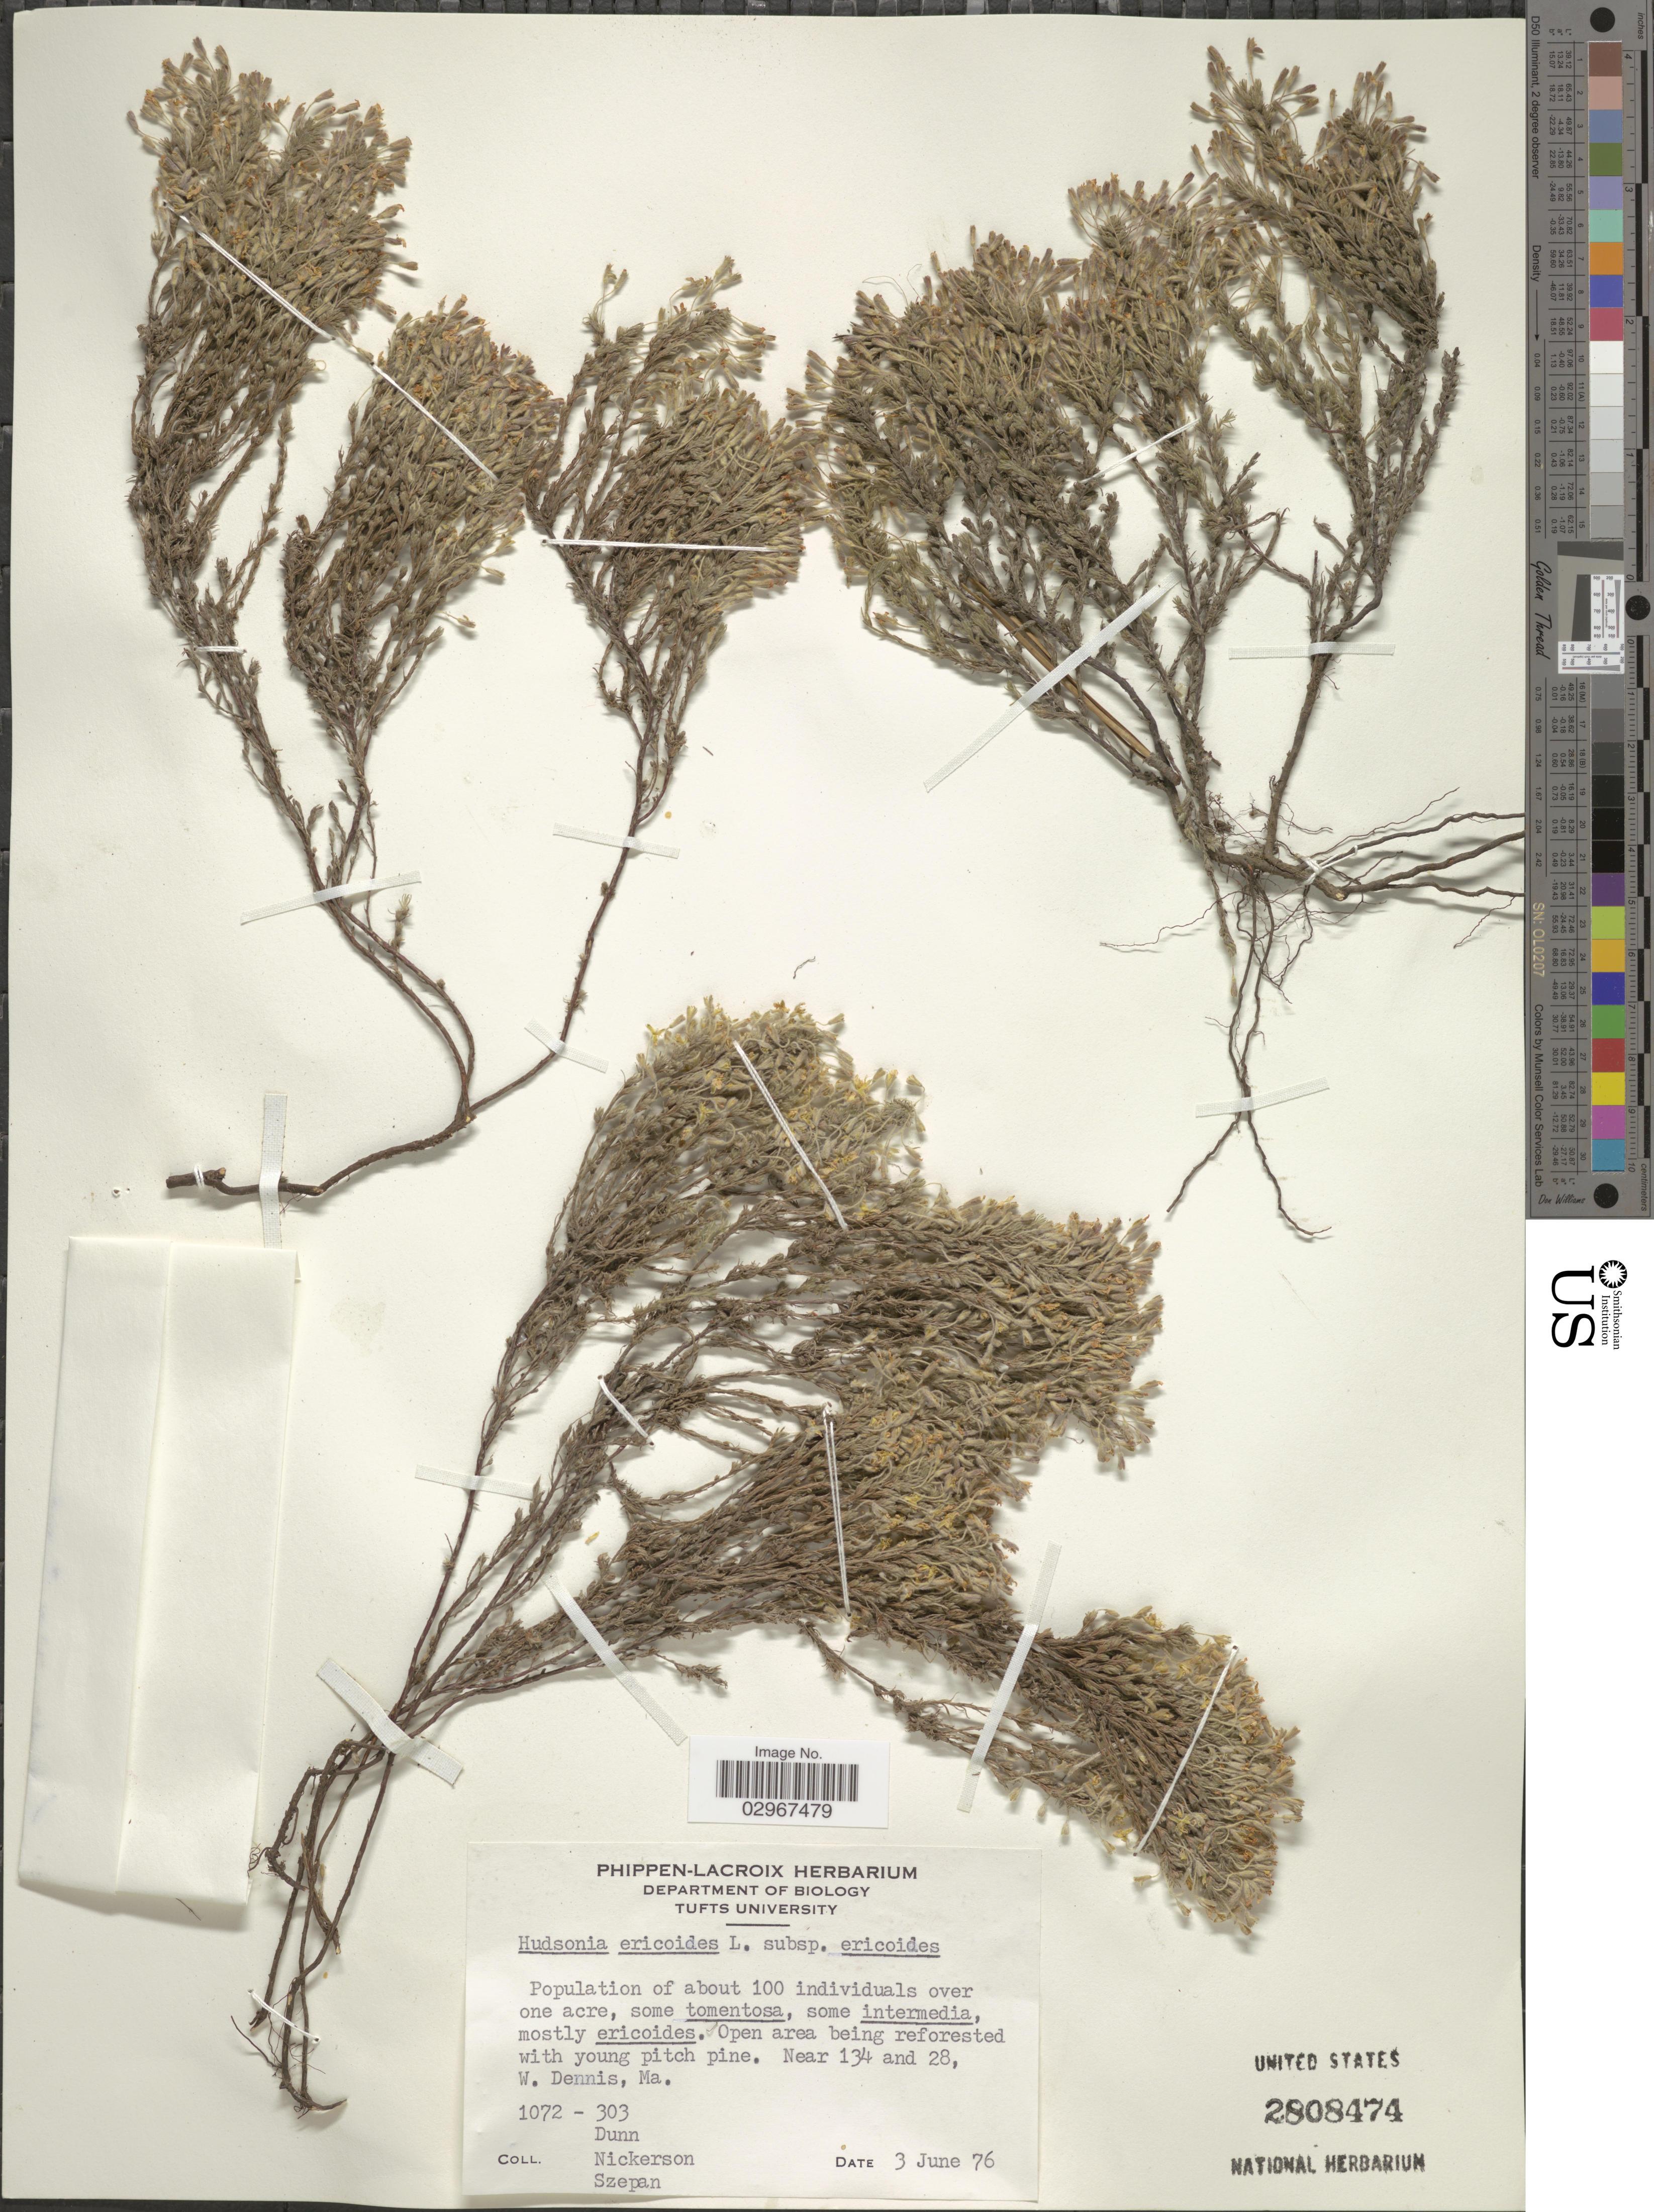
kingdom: Plantae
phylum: Tracheophyta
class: Magnoliopsida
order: Malvales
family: Cistaceae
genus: Hudsonia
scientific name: Hudsonia ericoides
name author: L.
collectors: -- Dunn, Nickerson, -- & Szepan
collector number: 1072-303?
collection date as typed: Transcribed d/m/y: 3/6/76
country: United States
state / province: Massachusetts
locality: Near 134 and 28, W. Dennis, Ma.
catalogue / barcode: US 2808474